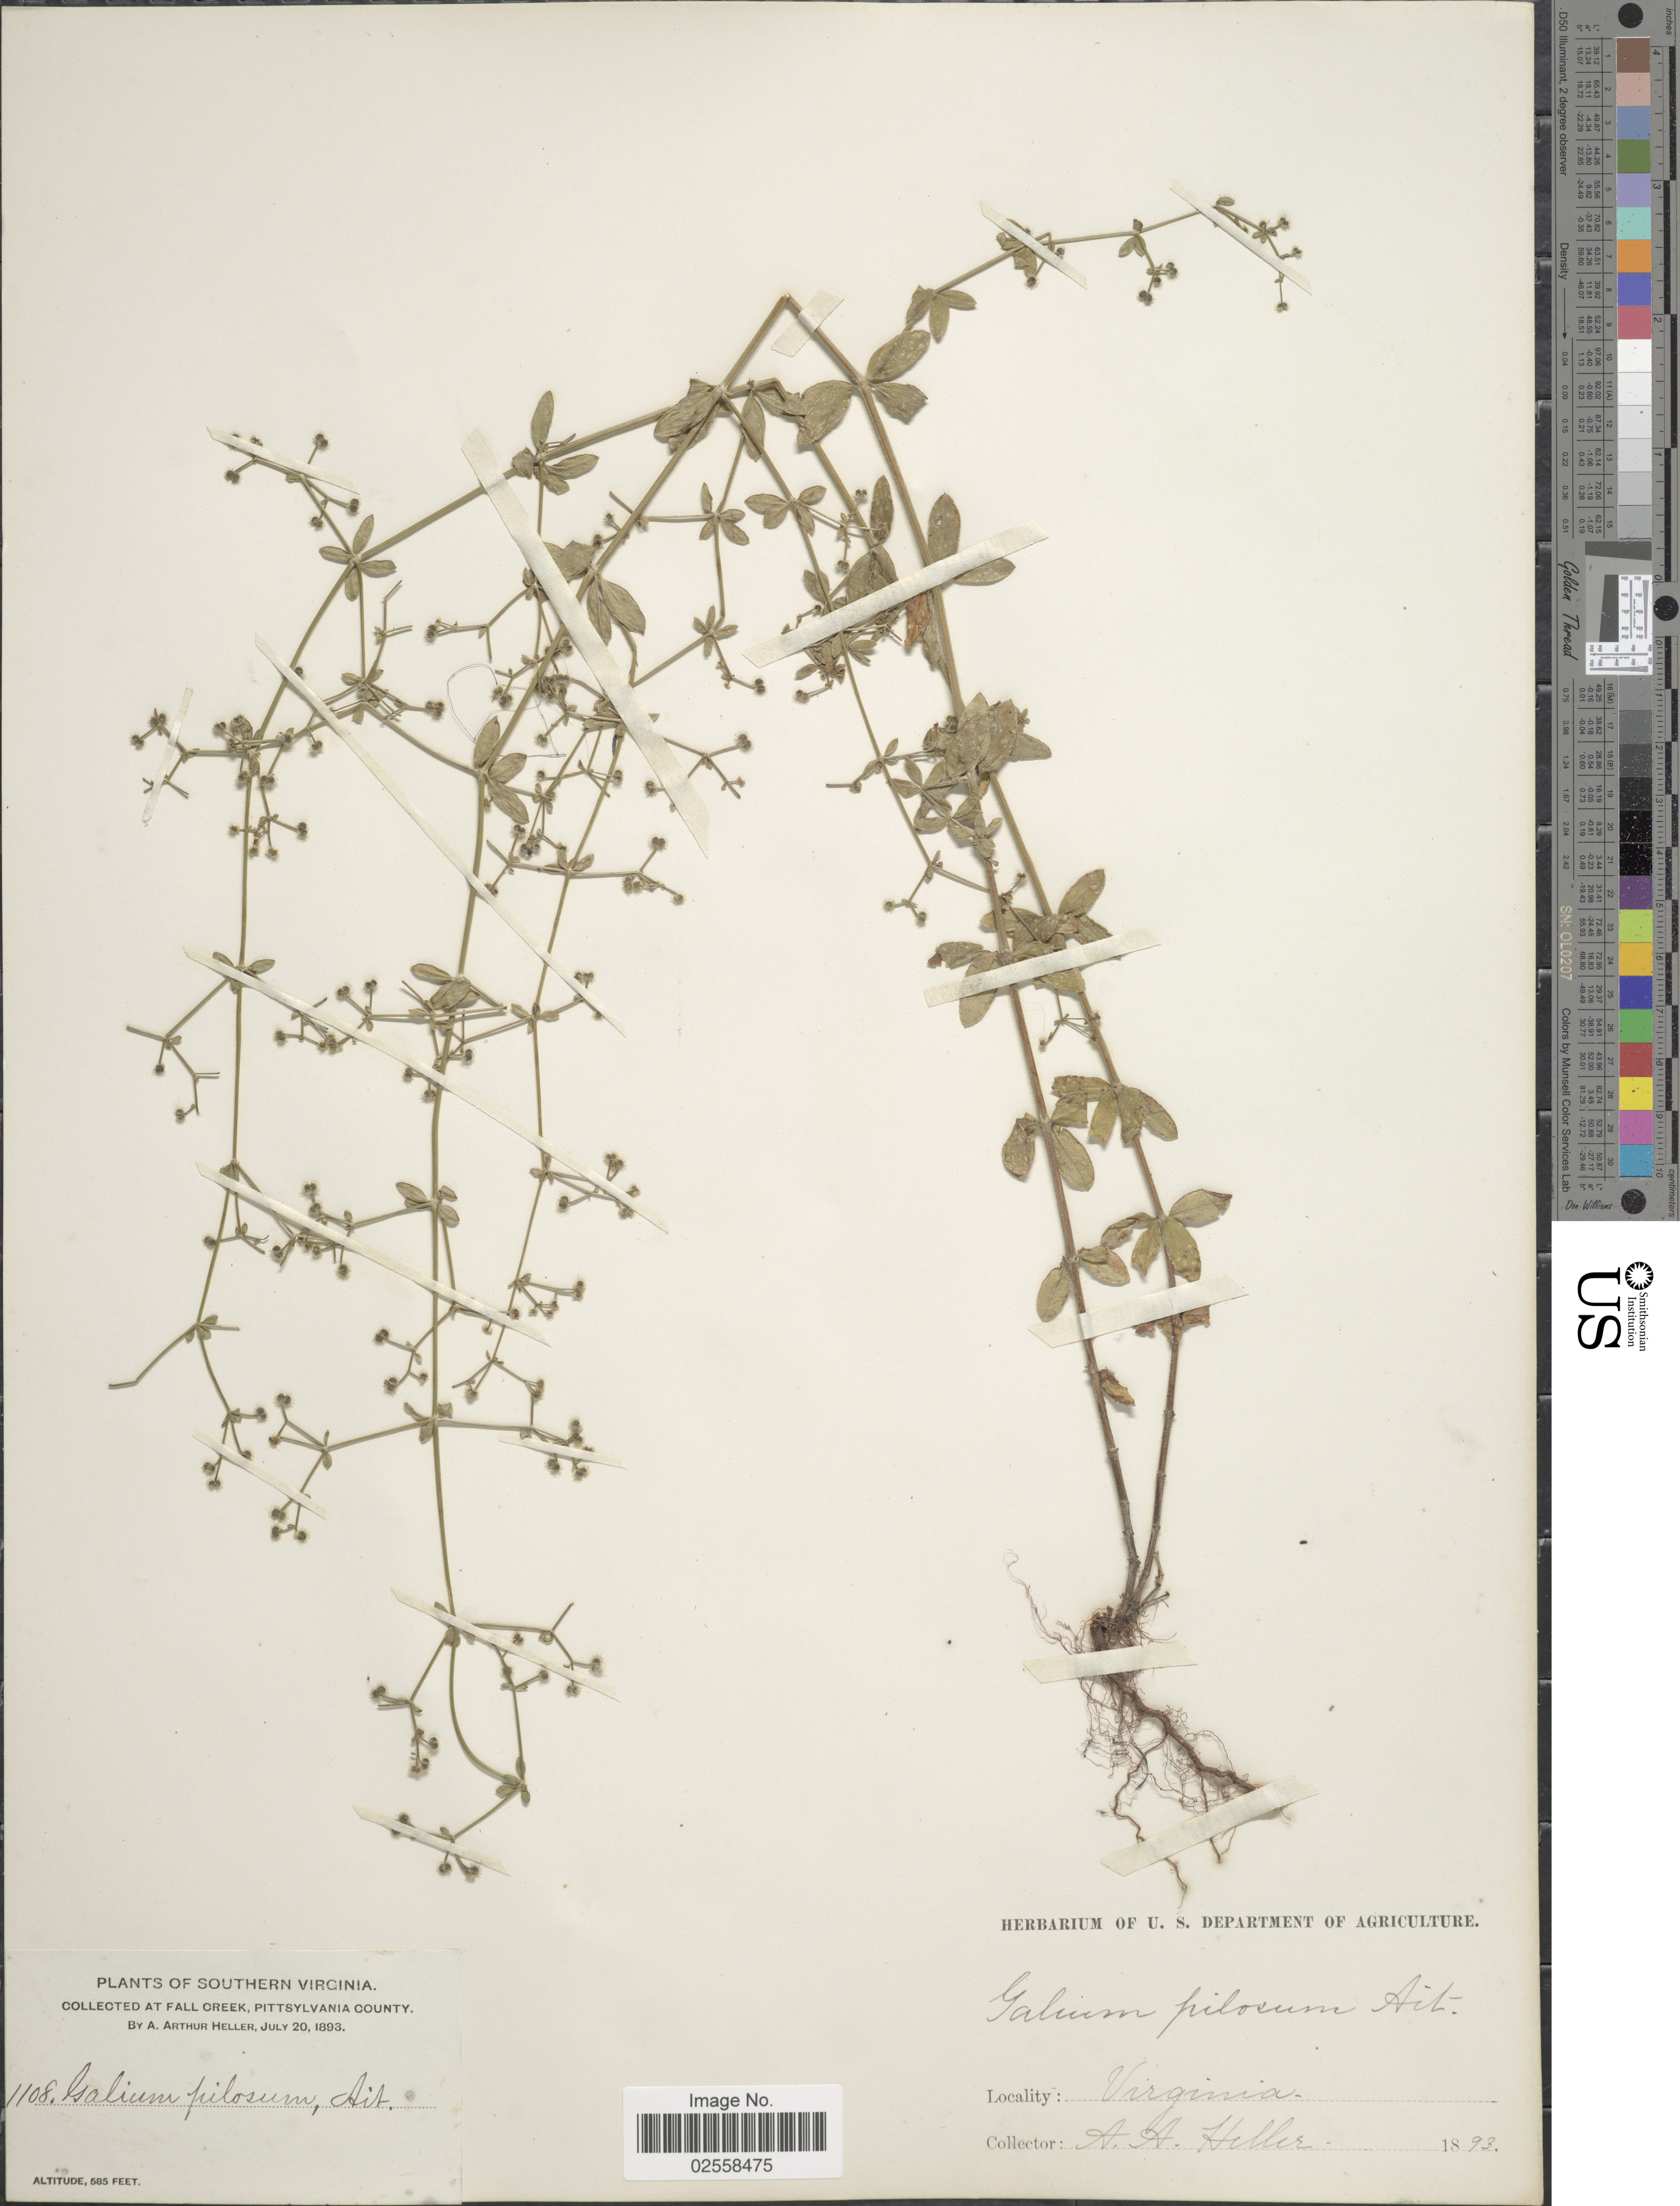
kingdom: Plantae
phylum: Tracheophyta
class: Magnoliopsida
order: Gentianales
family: Rubiaceae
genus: Galium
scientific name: Galium pilosum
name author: Aiton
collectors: A. A. Heller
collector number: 1108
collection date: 1893-07-20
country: United States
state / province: Virginia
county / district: Pittsylvania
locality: Southern Virginia, at Fall Creek, Pittsylvania County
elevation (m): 209